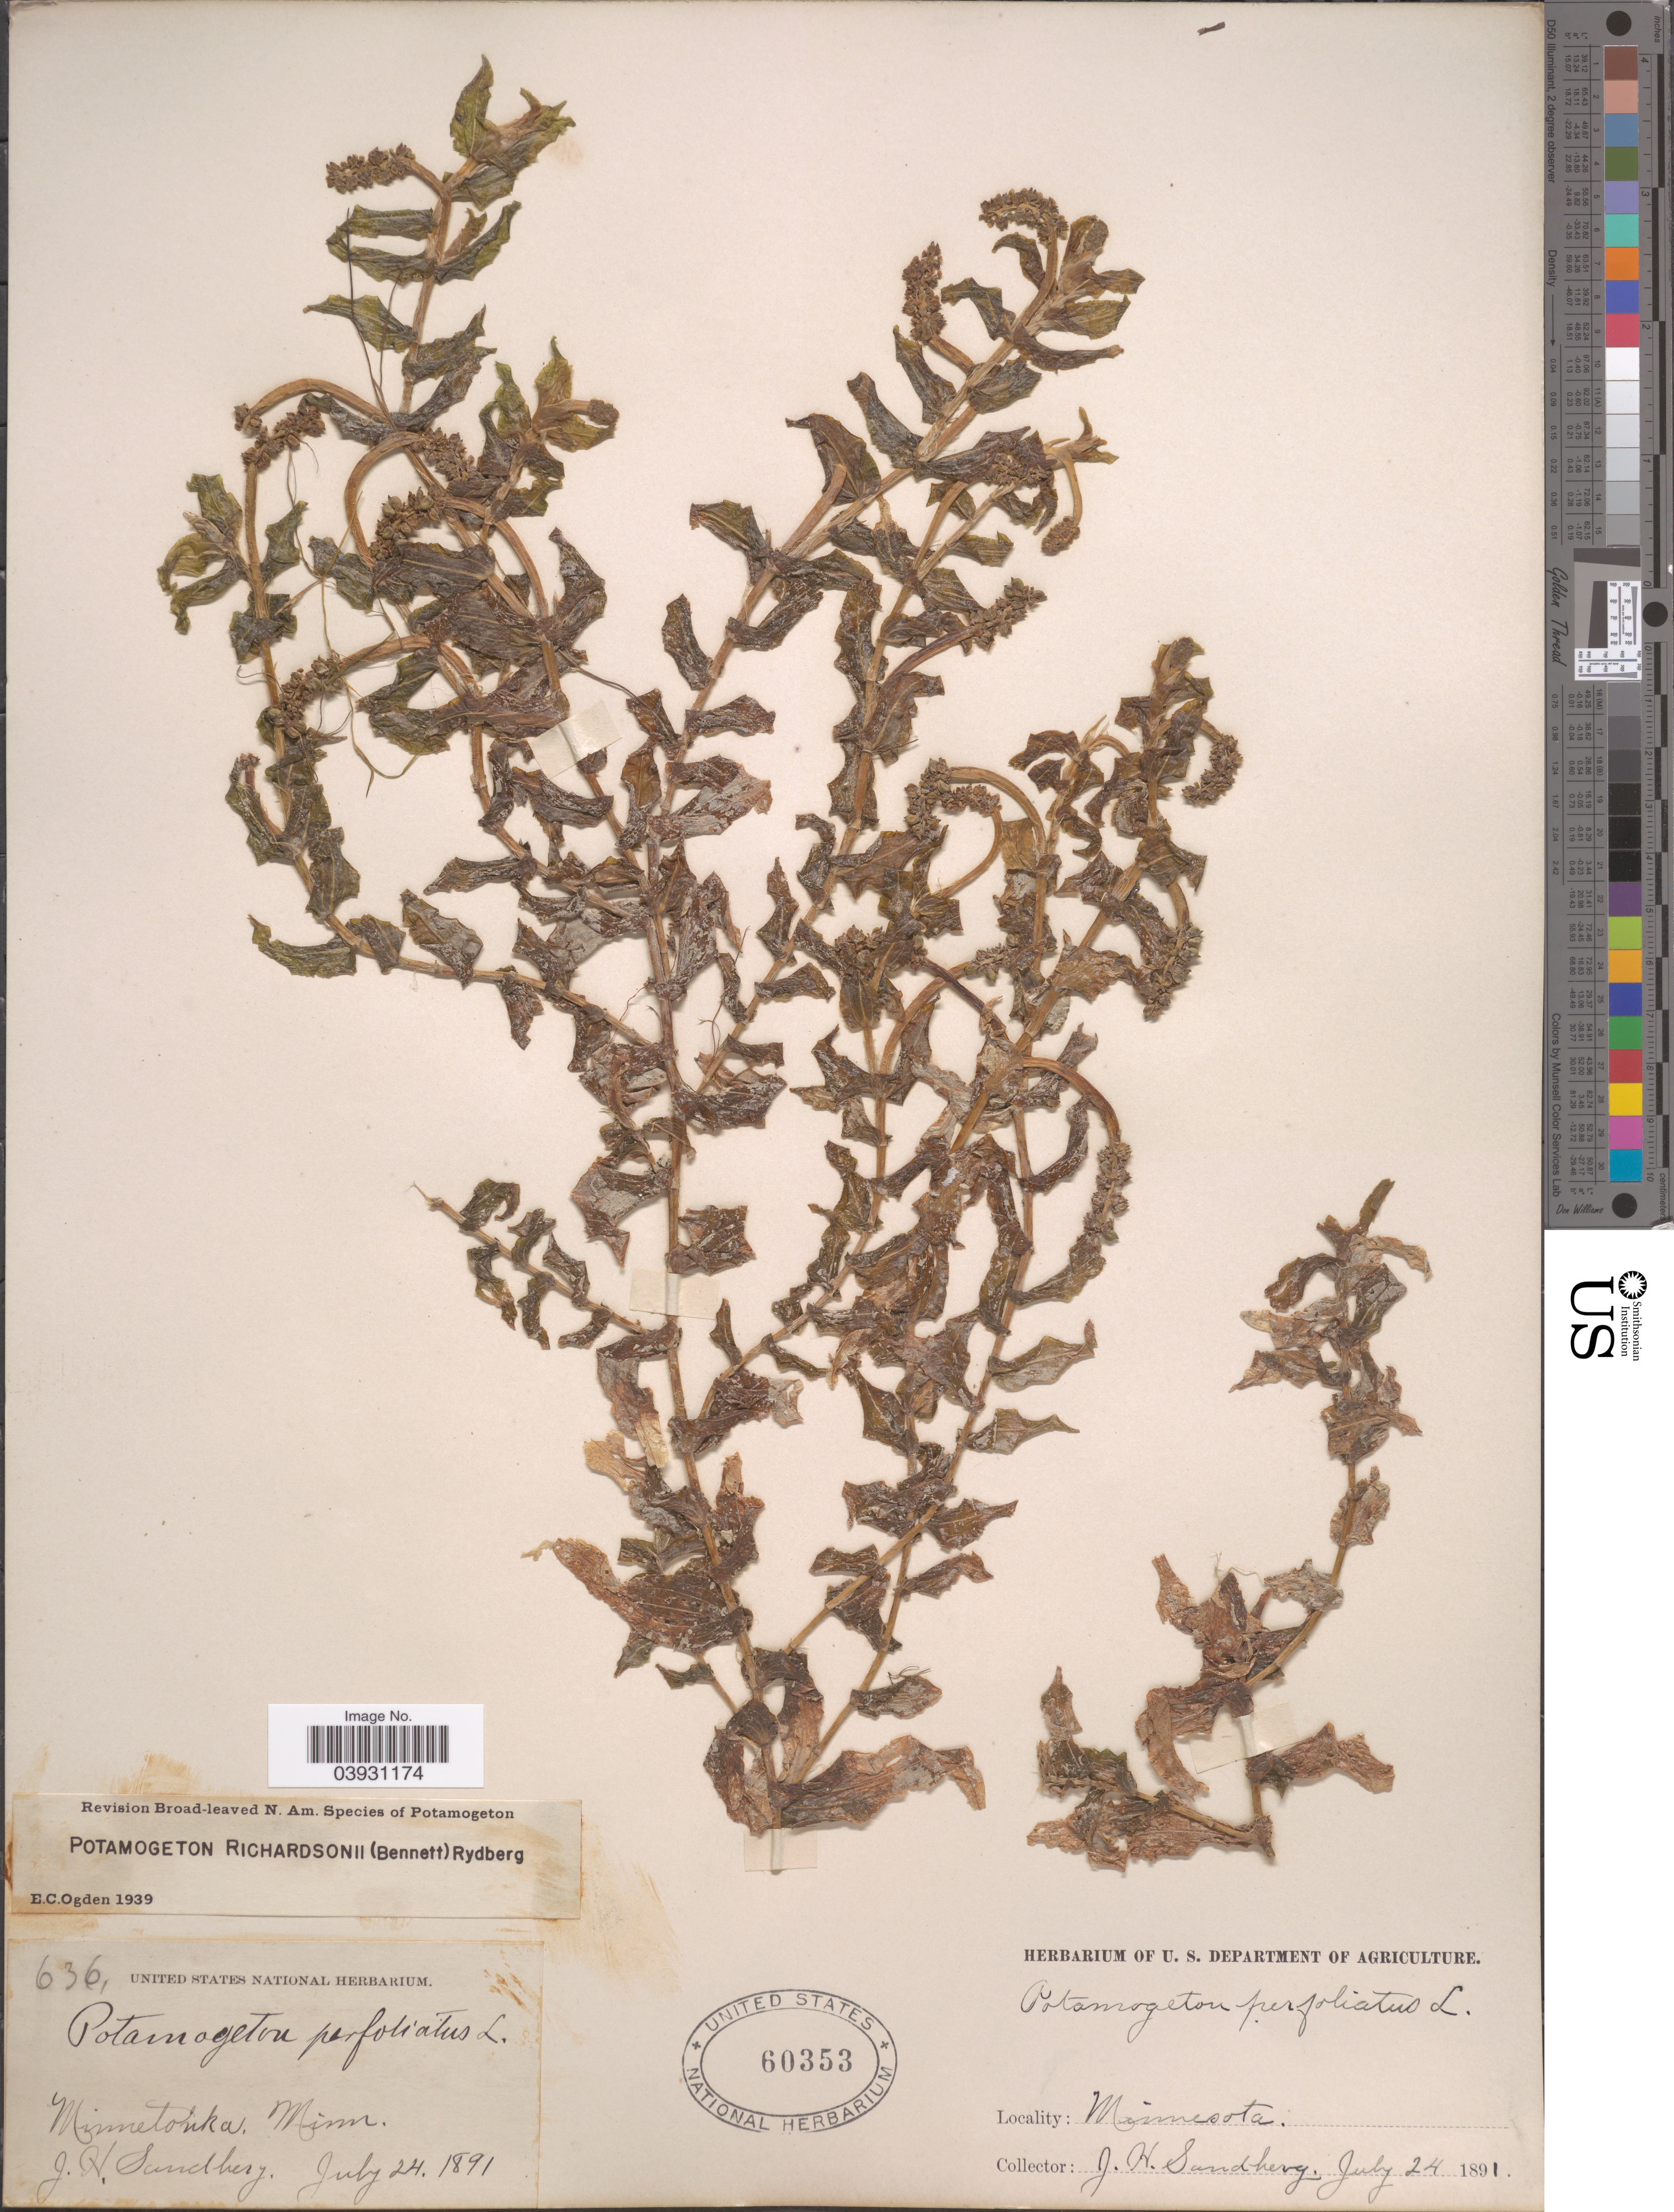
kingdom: Plantae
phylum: Tracheophyta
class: Liliopsida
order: Alismatales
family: Potamogetonaceae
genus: Potamogeton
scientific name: Potamogeton richardsonii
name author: (A.W. Benn.) Rydb.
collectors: J. H. Sandberg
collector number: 636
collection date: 1891-07-24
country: United States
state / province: Minnesota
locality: Minnetonka.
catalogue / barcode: US 60353